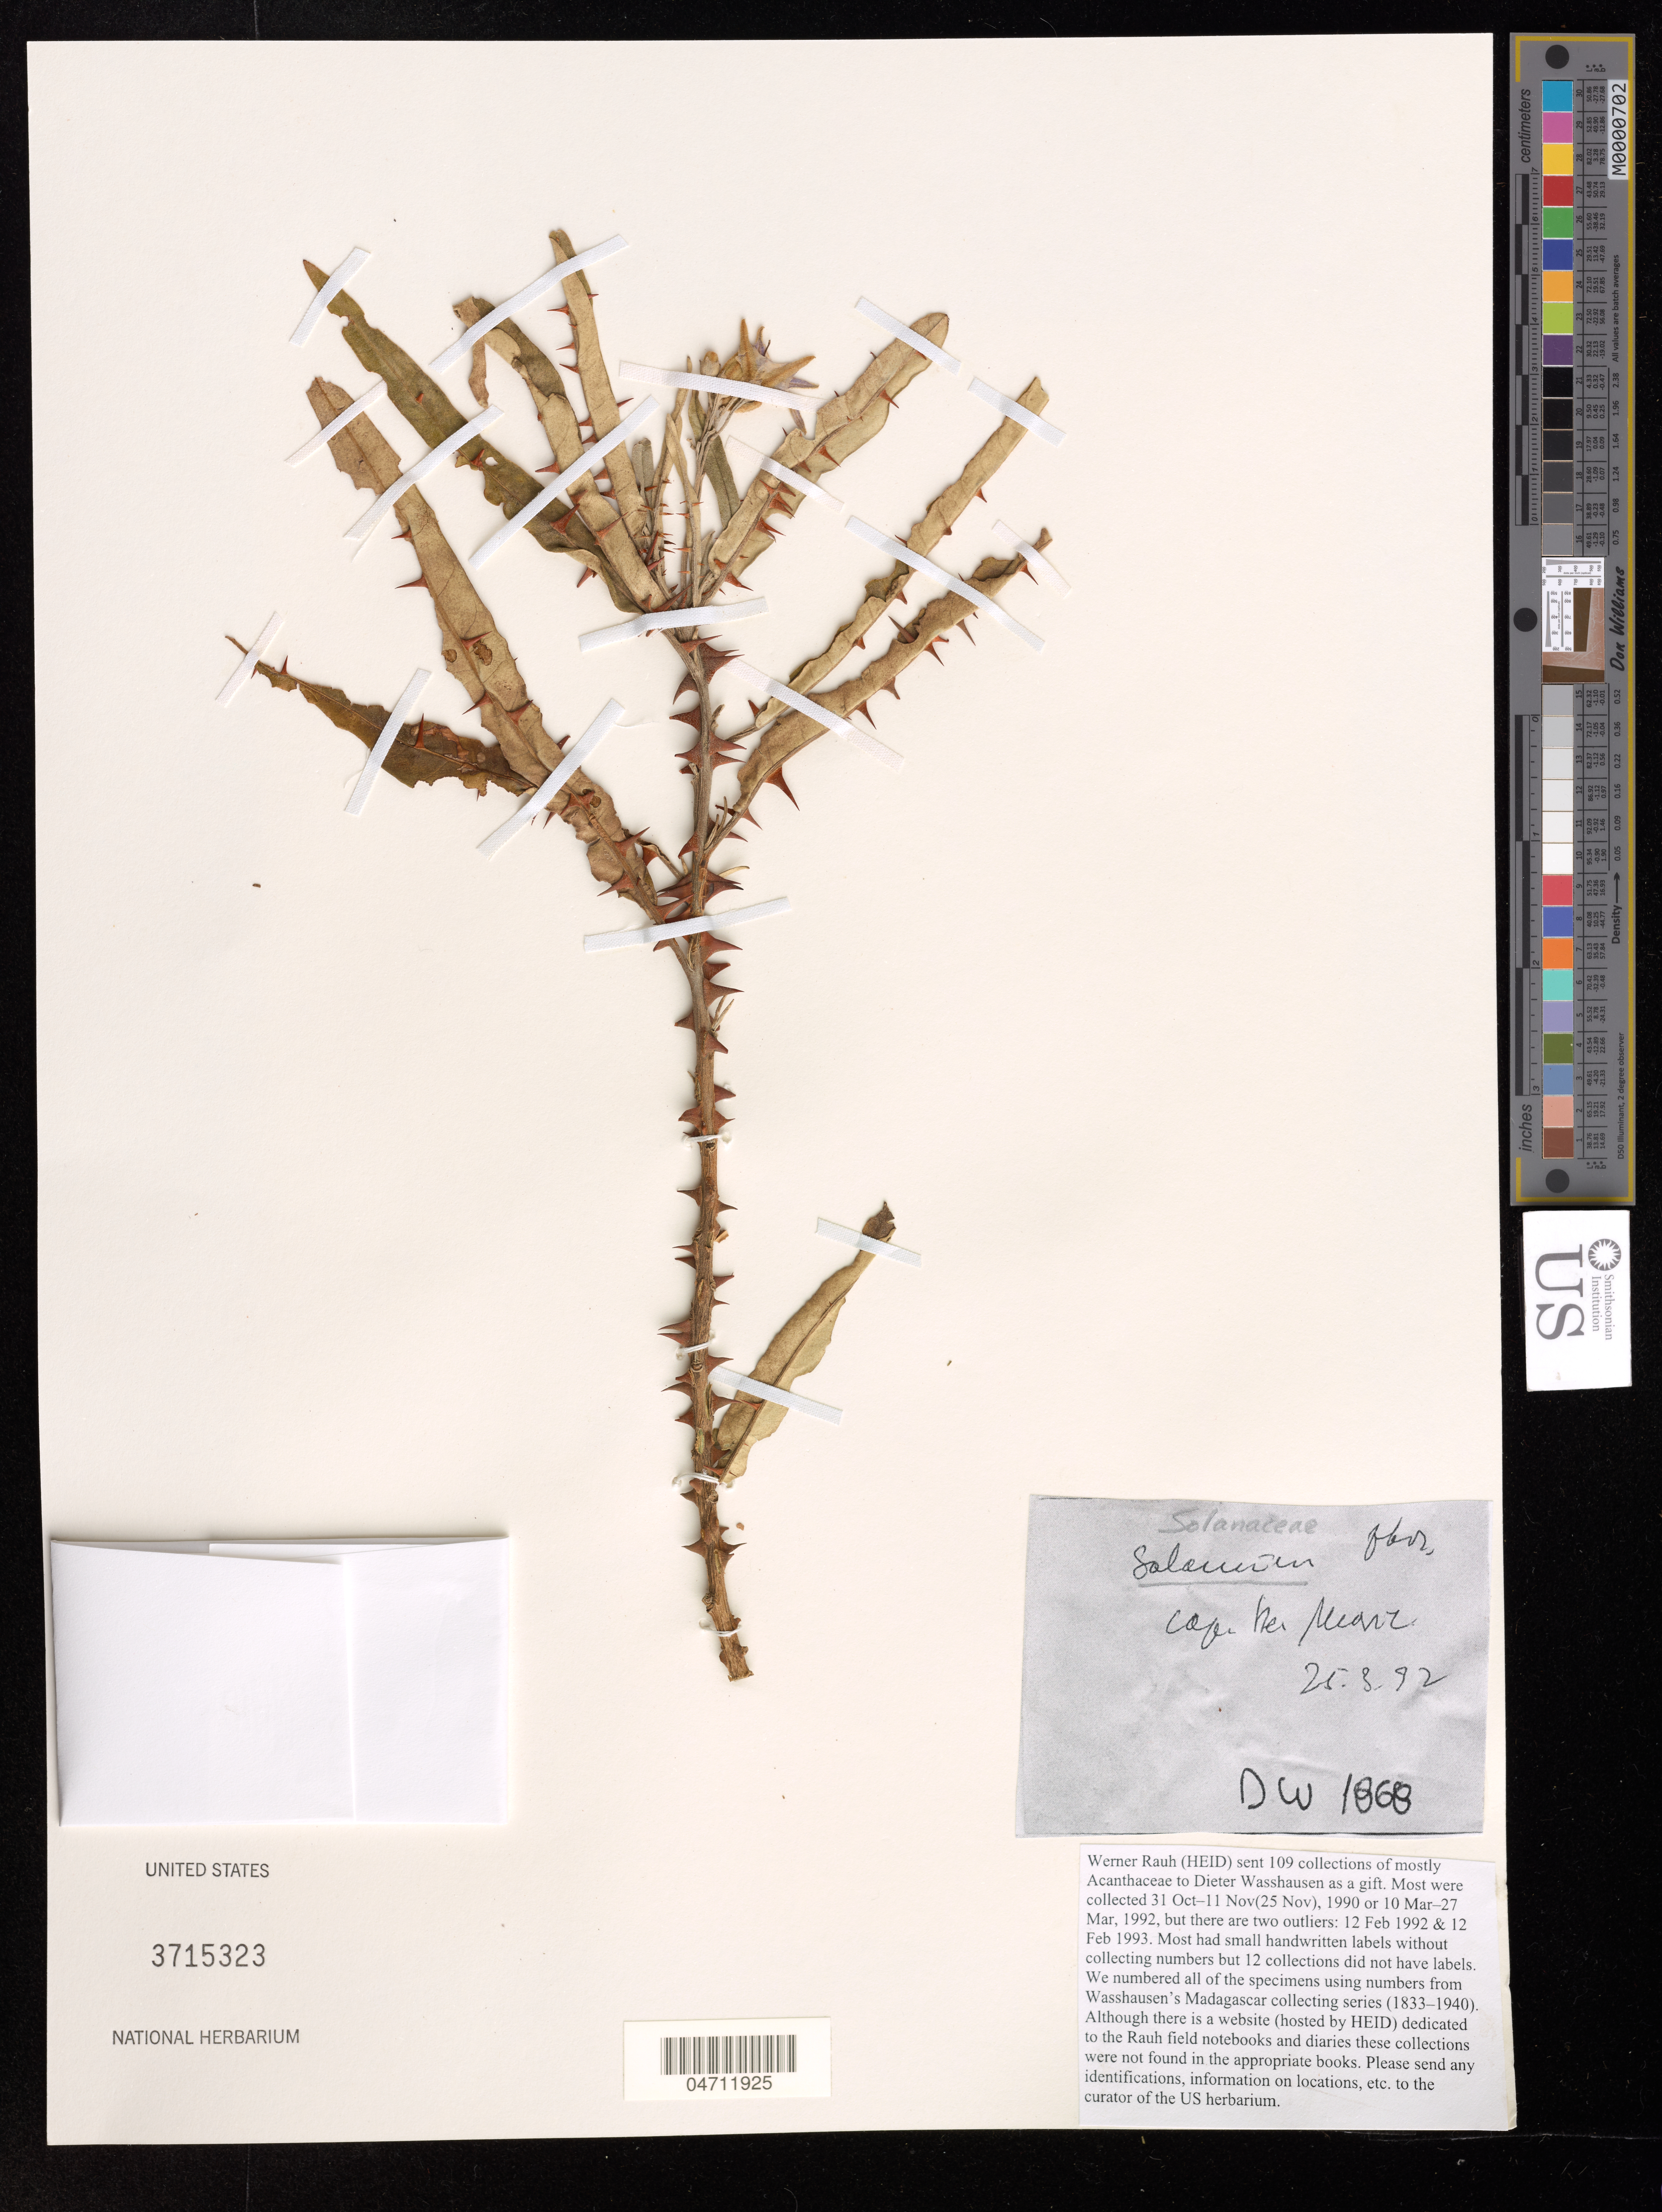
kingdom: Plantae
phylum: Tracheophyta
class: Magnoliopsida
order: Solanales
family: Solanaceae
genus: Solanum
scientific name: Solanum sp.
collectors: W. Rauh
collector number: DW 1868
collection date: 1992-03-25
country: Madagascar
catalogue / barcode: US 3715323